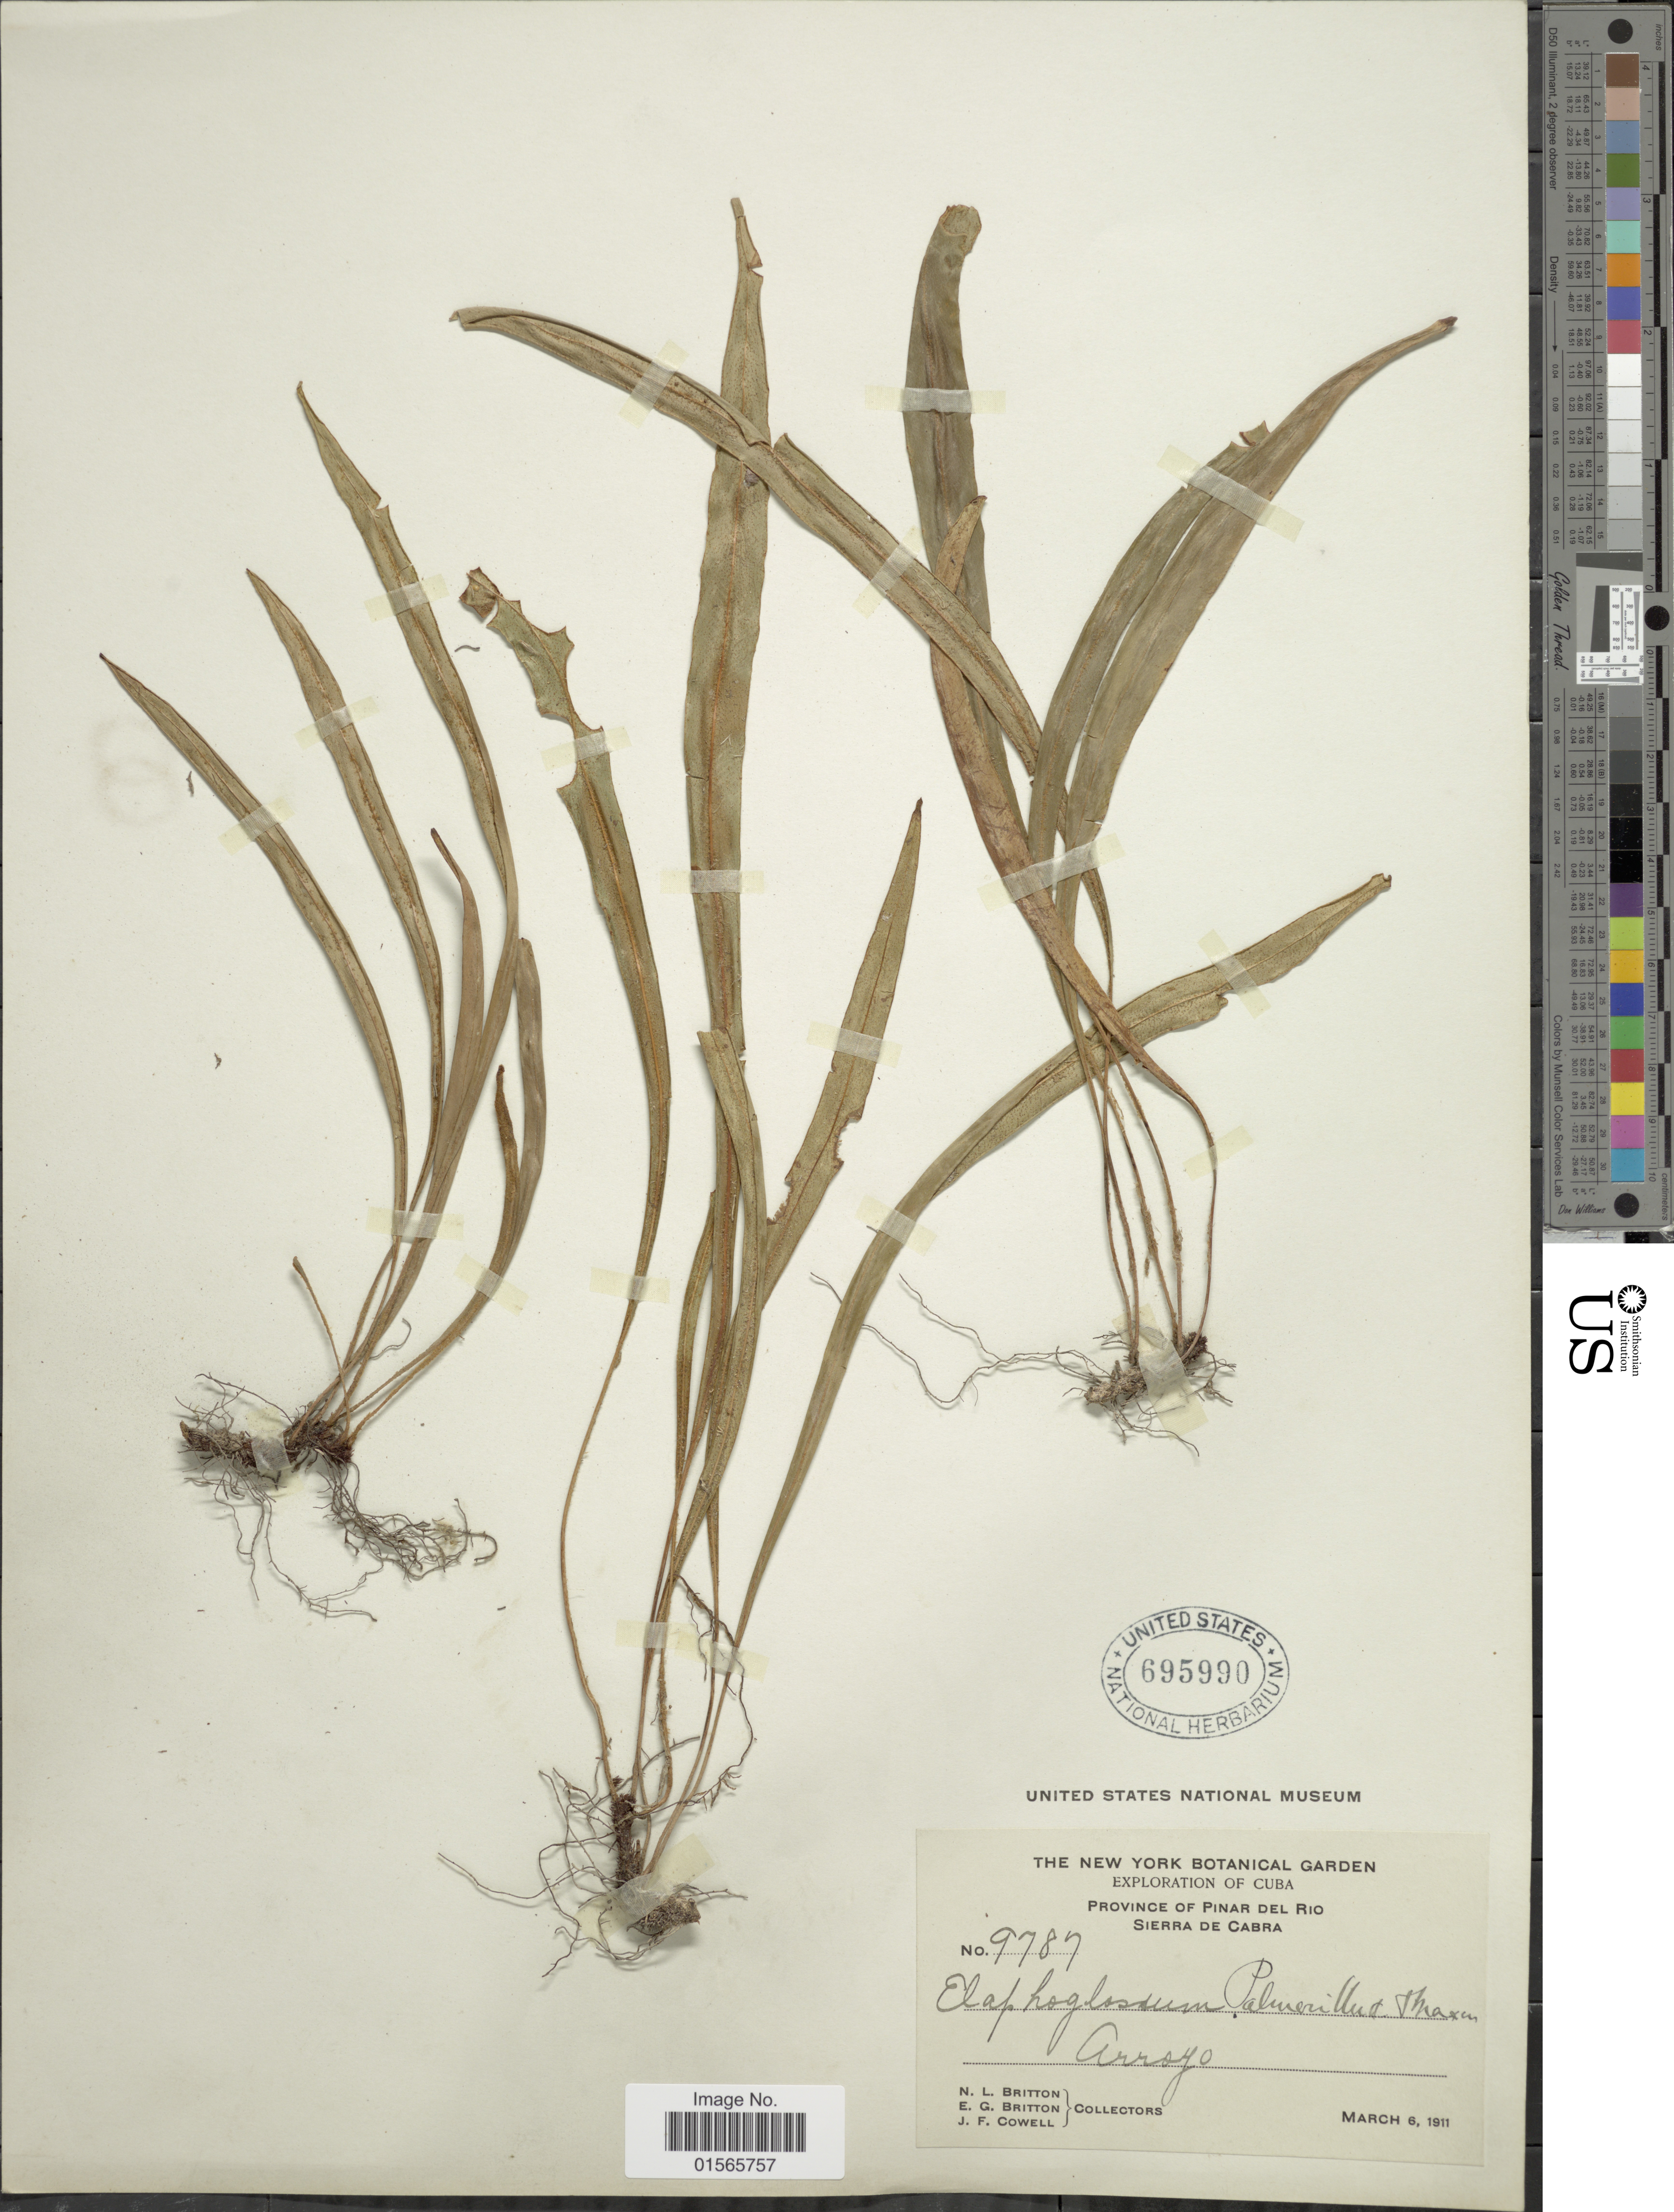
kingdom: Plantae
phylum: Tracheophyta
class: Polypodiopsida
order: Polypodiales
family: Dryopteridaceae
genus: Elaphoglossum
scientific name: Elaphoglossum palmeri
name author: Underw. & Maxon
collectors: N. Britton, E. G. Britton & J. F. Cowell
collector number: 9787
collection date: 1911-03-06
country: Cuba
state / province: Pinar del Río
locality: Sierra de Cabra, Arroyo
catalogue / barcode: US 695990